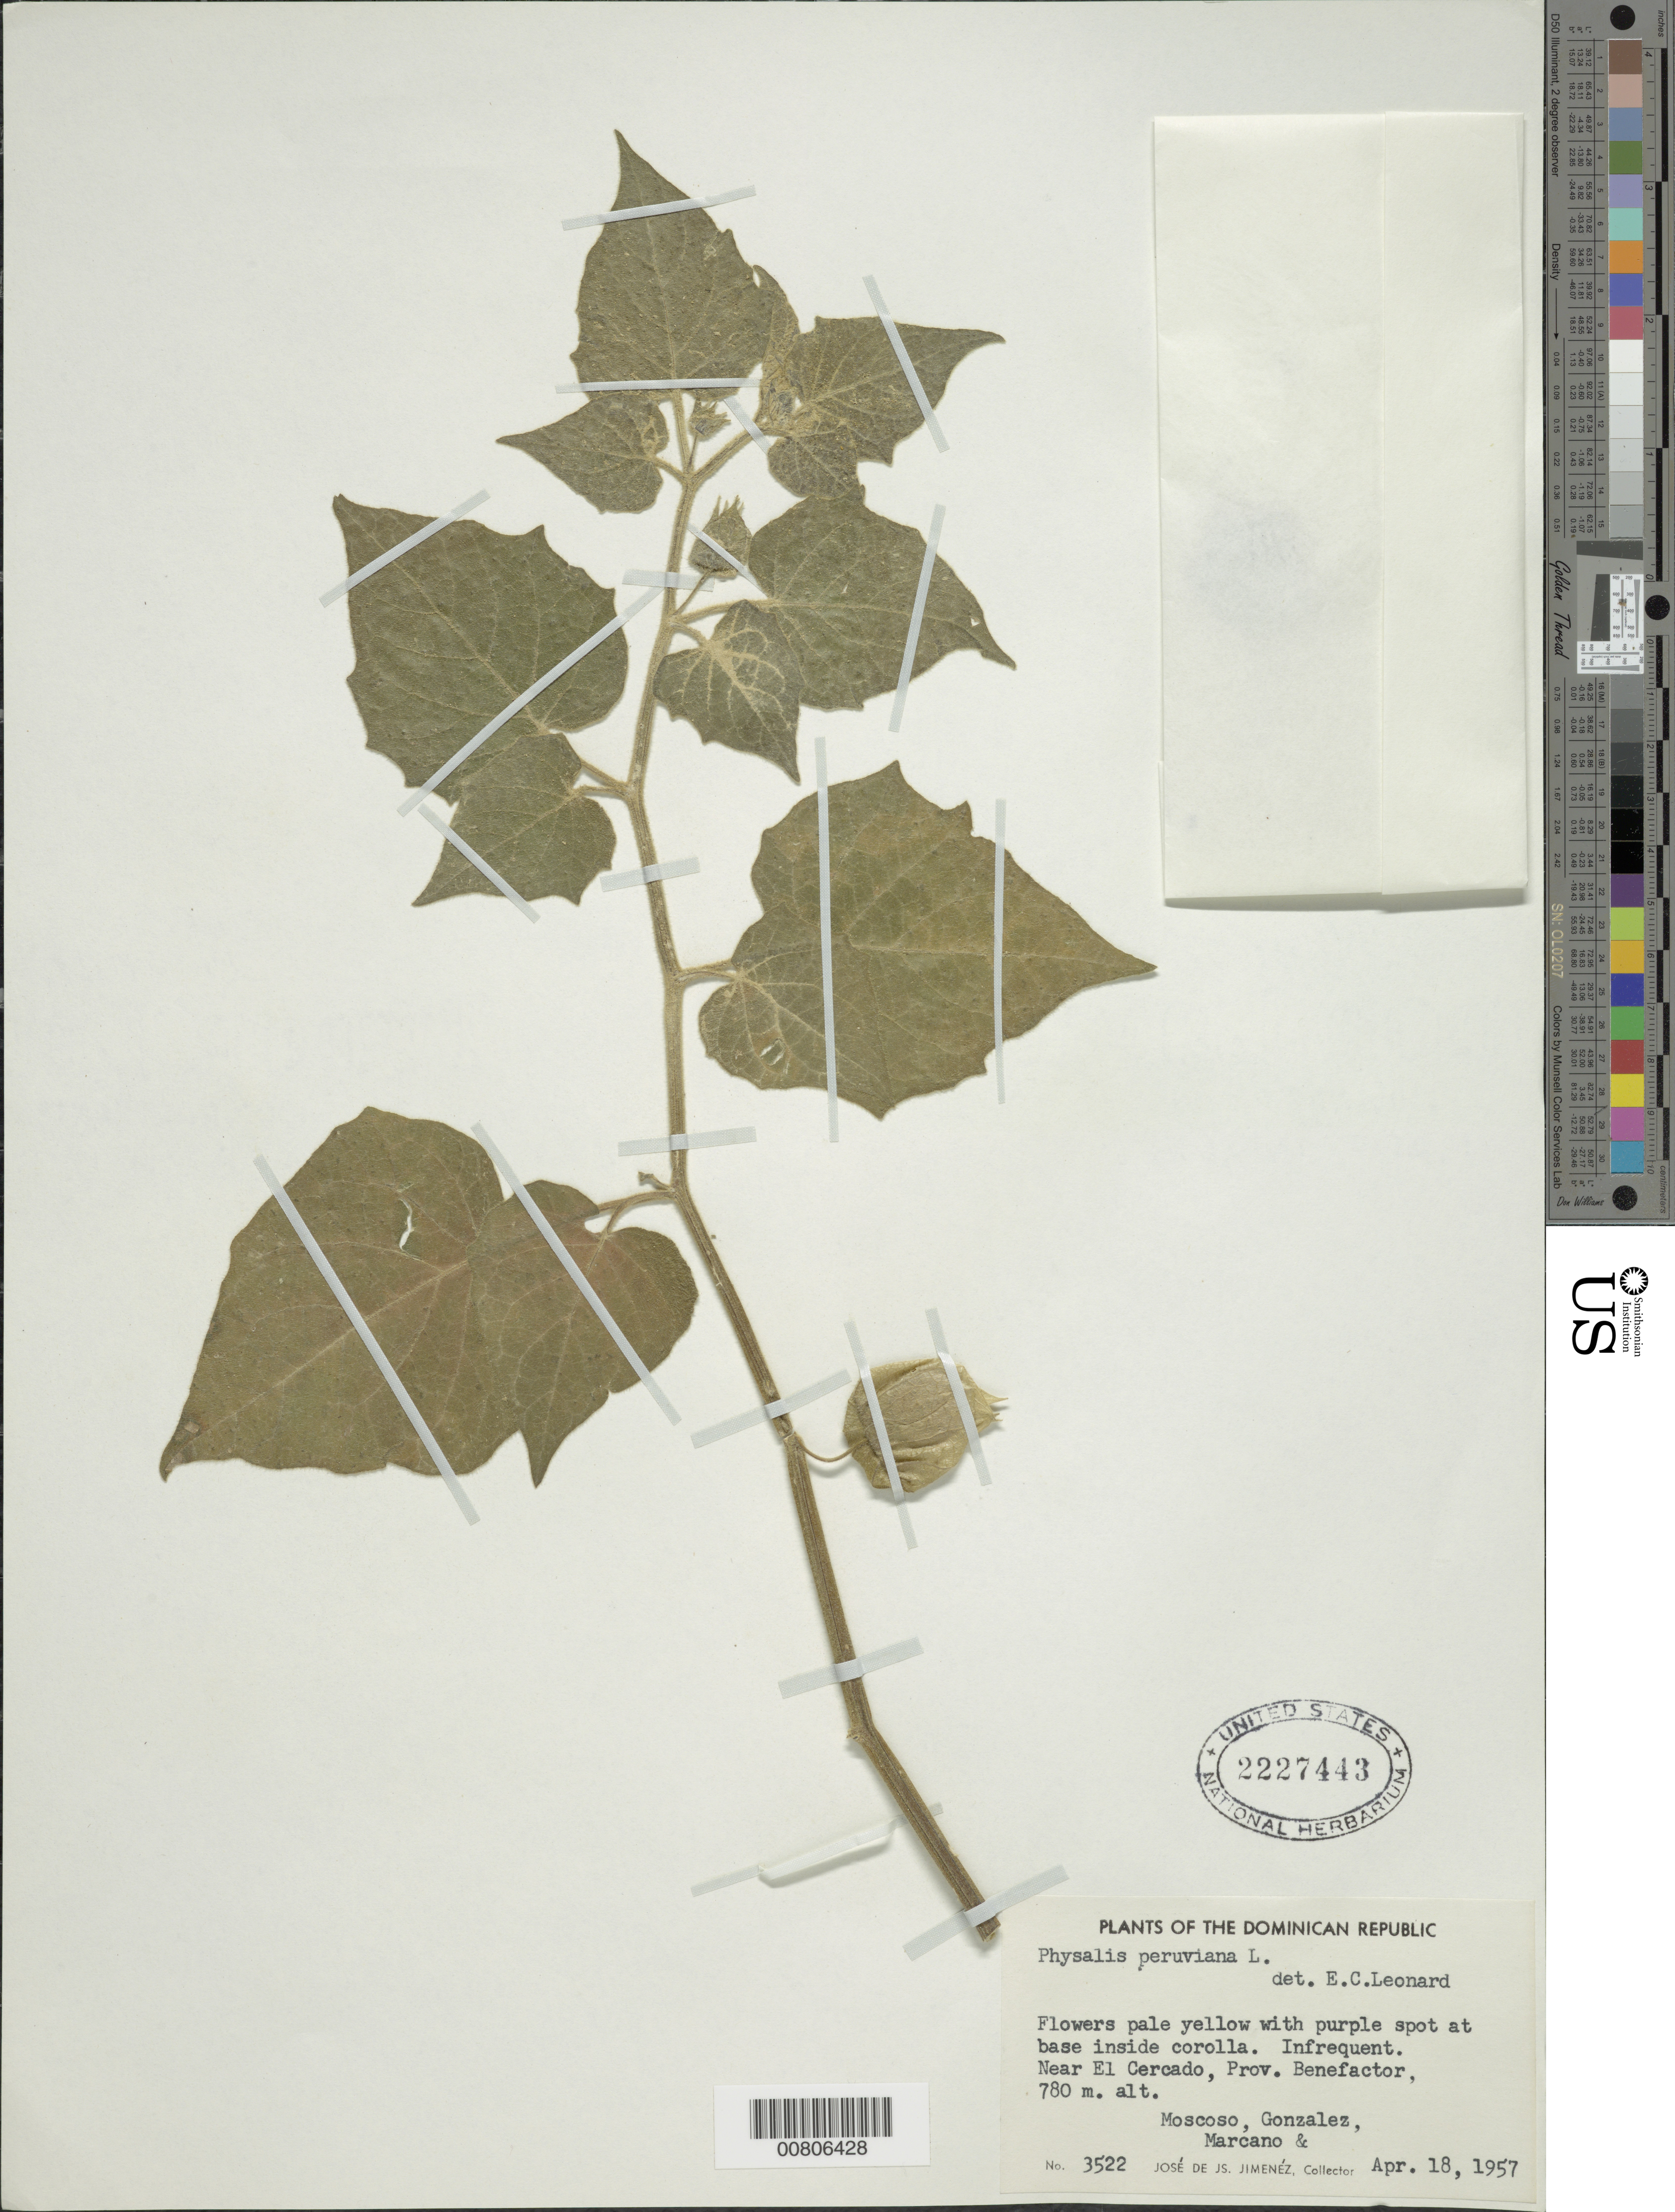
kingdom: Plantae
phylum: Tracheophyta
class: Magnoliopsida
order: Solanales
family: Solanaceae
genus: Physalis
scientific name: Physalis peruviana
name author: L.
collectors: J. J. Jiménez Almonte, R. Moscoso, C. Gonzalez & E. J. Marcano F.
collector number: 3522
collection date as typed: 18 Apr 1957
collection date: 1957-04-18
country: Dominican Republic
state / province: San Juan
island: Hispaniola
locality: Province Benefactor, near El Cercado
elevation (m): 780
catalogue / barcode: US 2227443